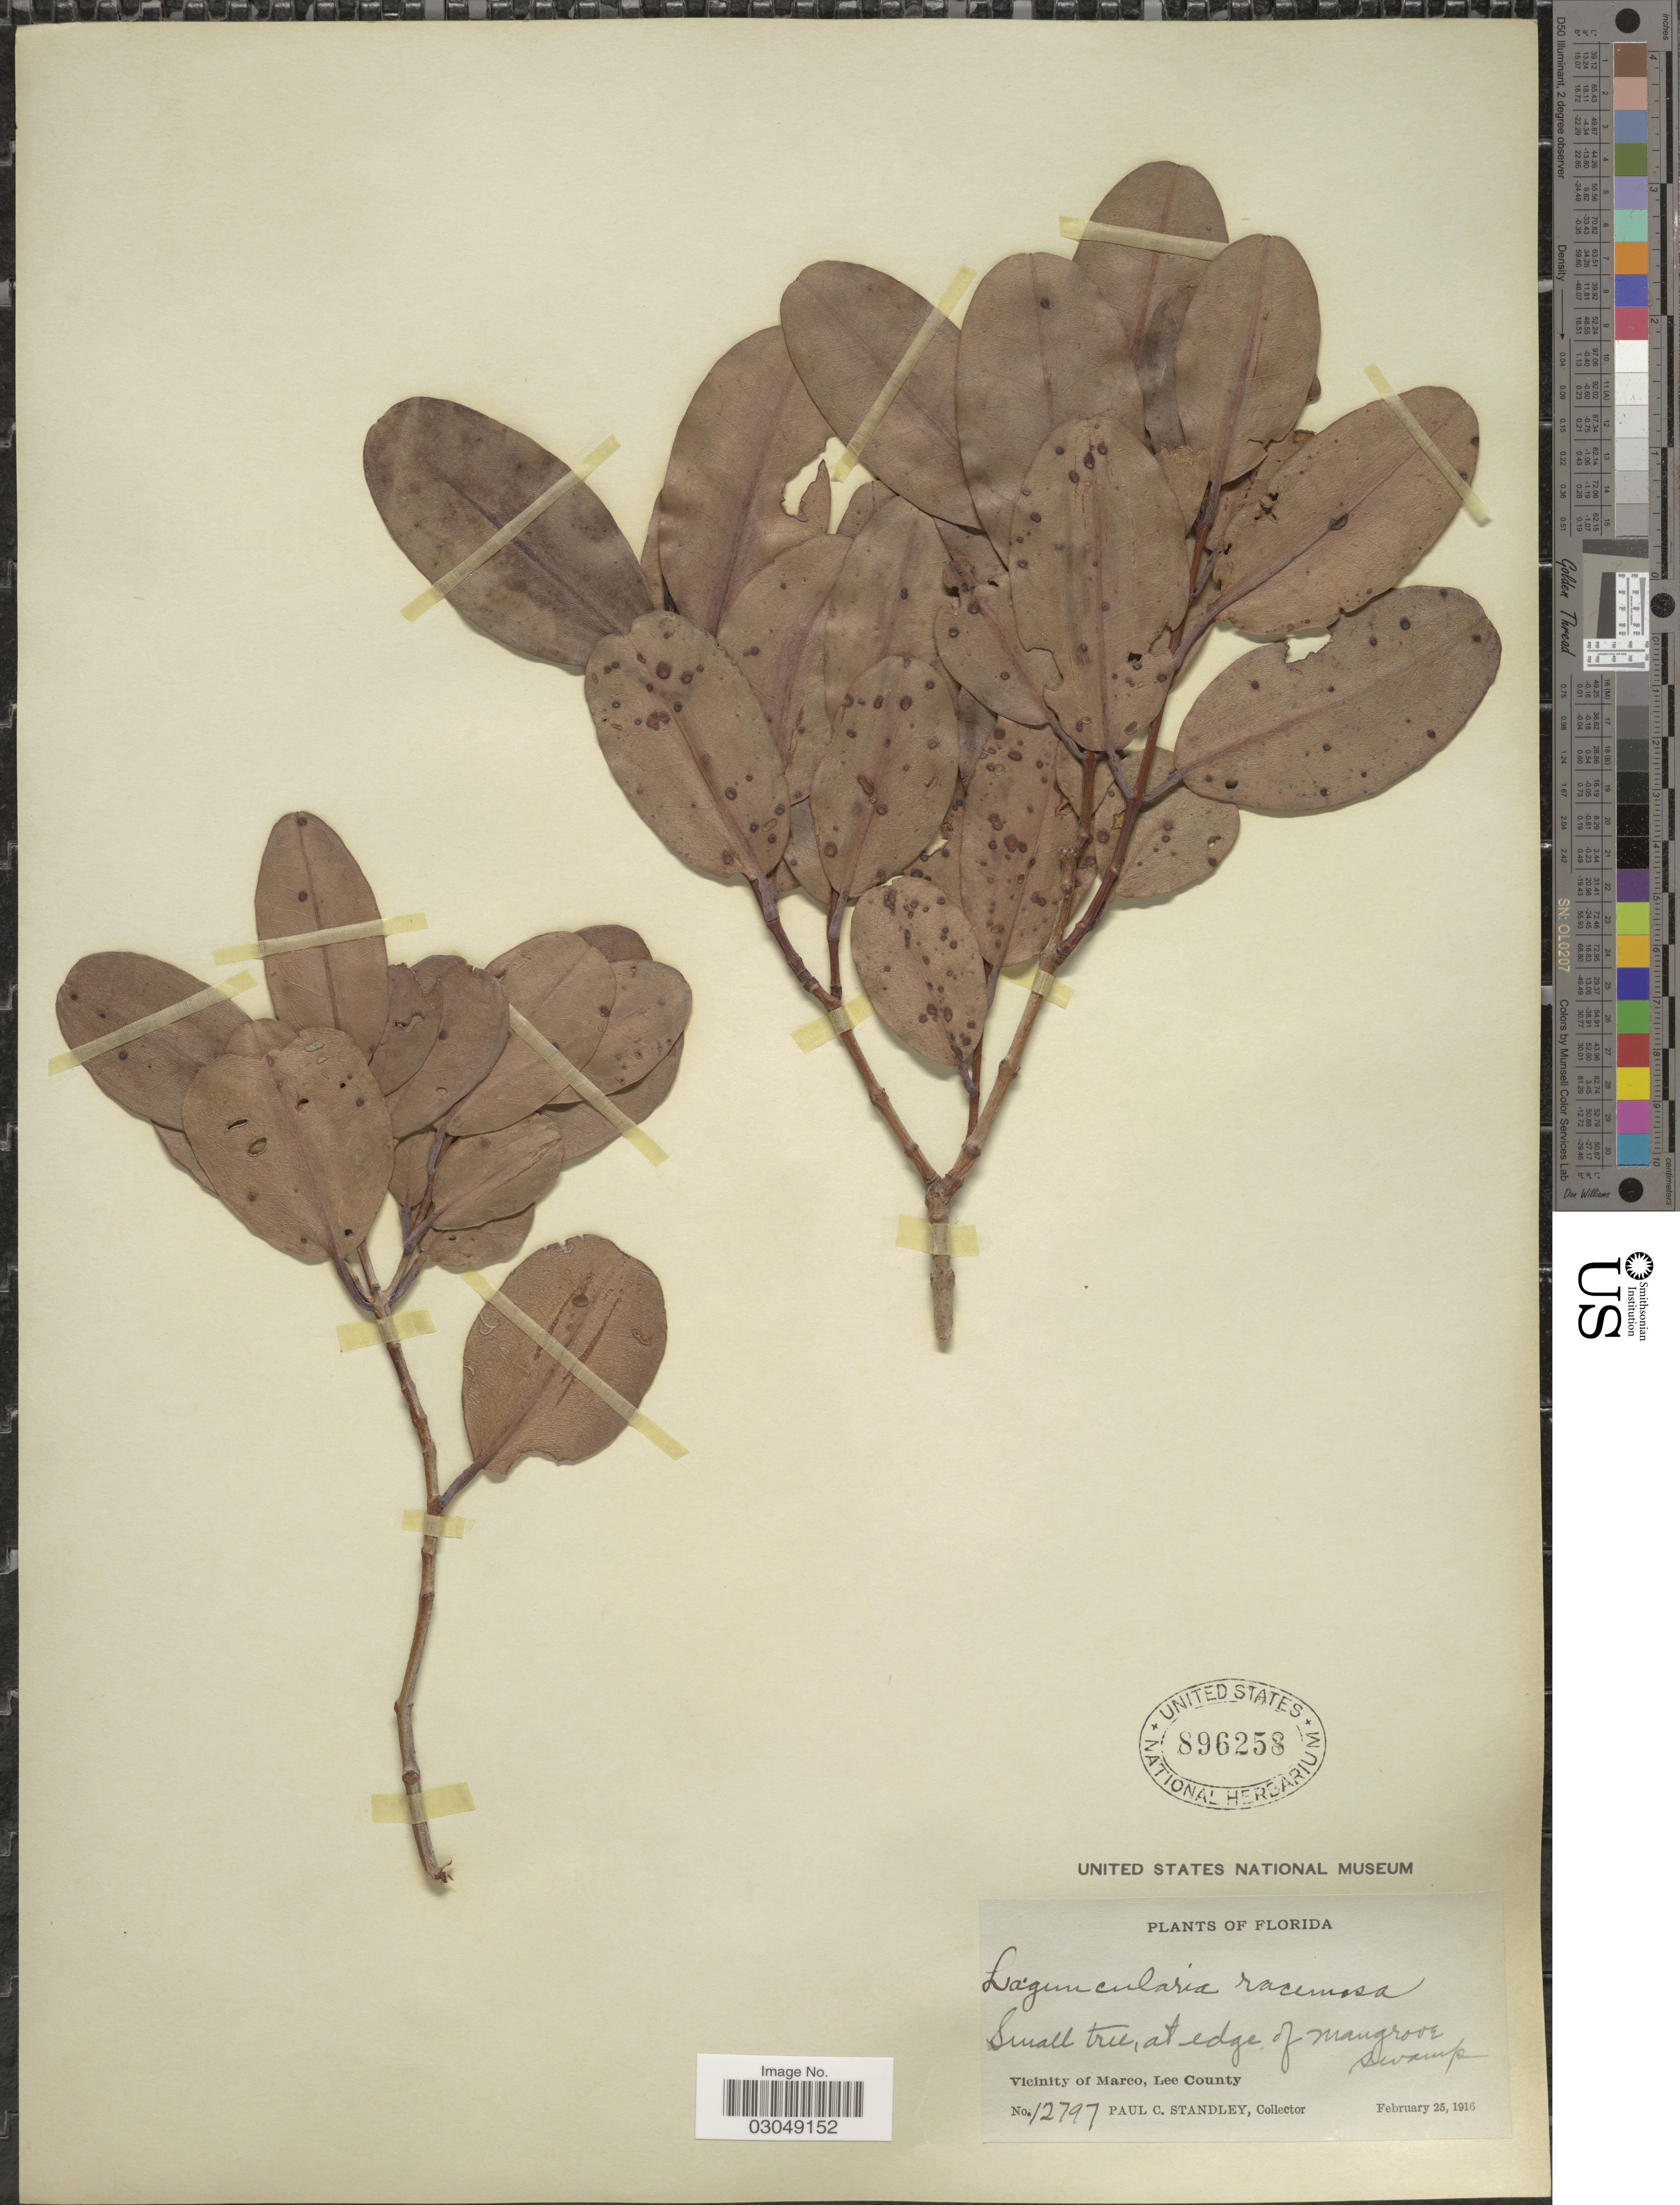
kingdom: Plantae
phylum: Tracheophyta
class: Magnoliopsida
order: Myrtales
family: Combretaceae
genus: Laguncularia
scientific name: Laguncularia racemosa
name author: (L.) C.F. Gaertn.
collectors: P. C. Standley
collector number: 12797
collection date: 1916-02-25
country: United States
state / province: Florida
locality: Vicinity of Marco, Lee County.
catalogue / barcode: US 896258